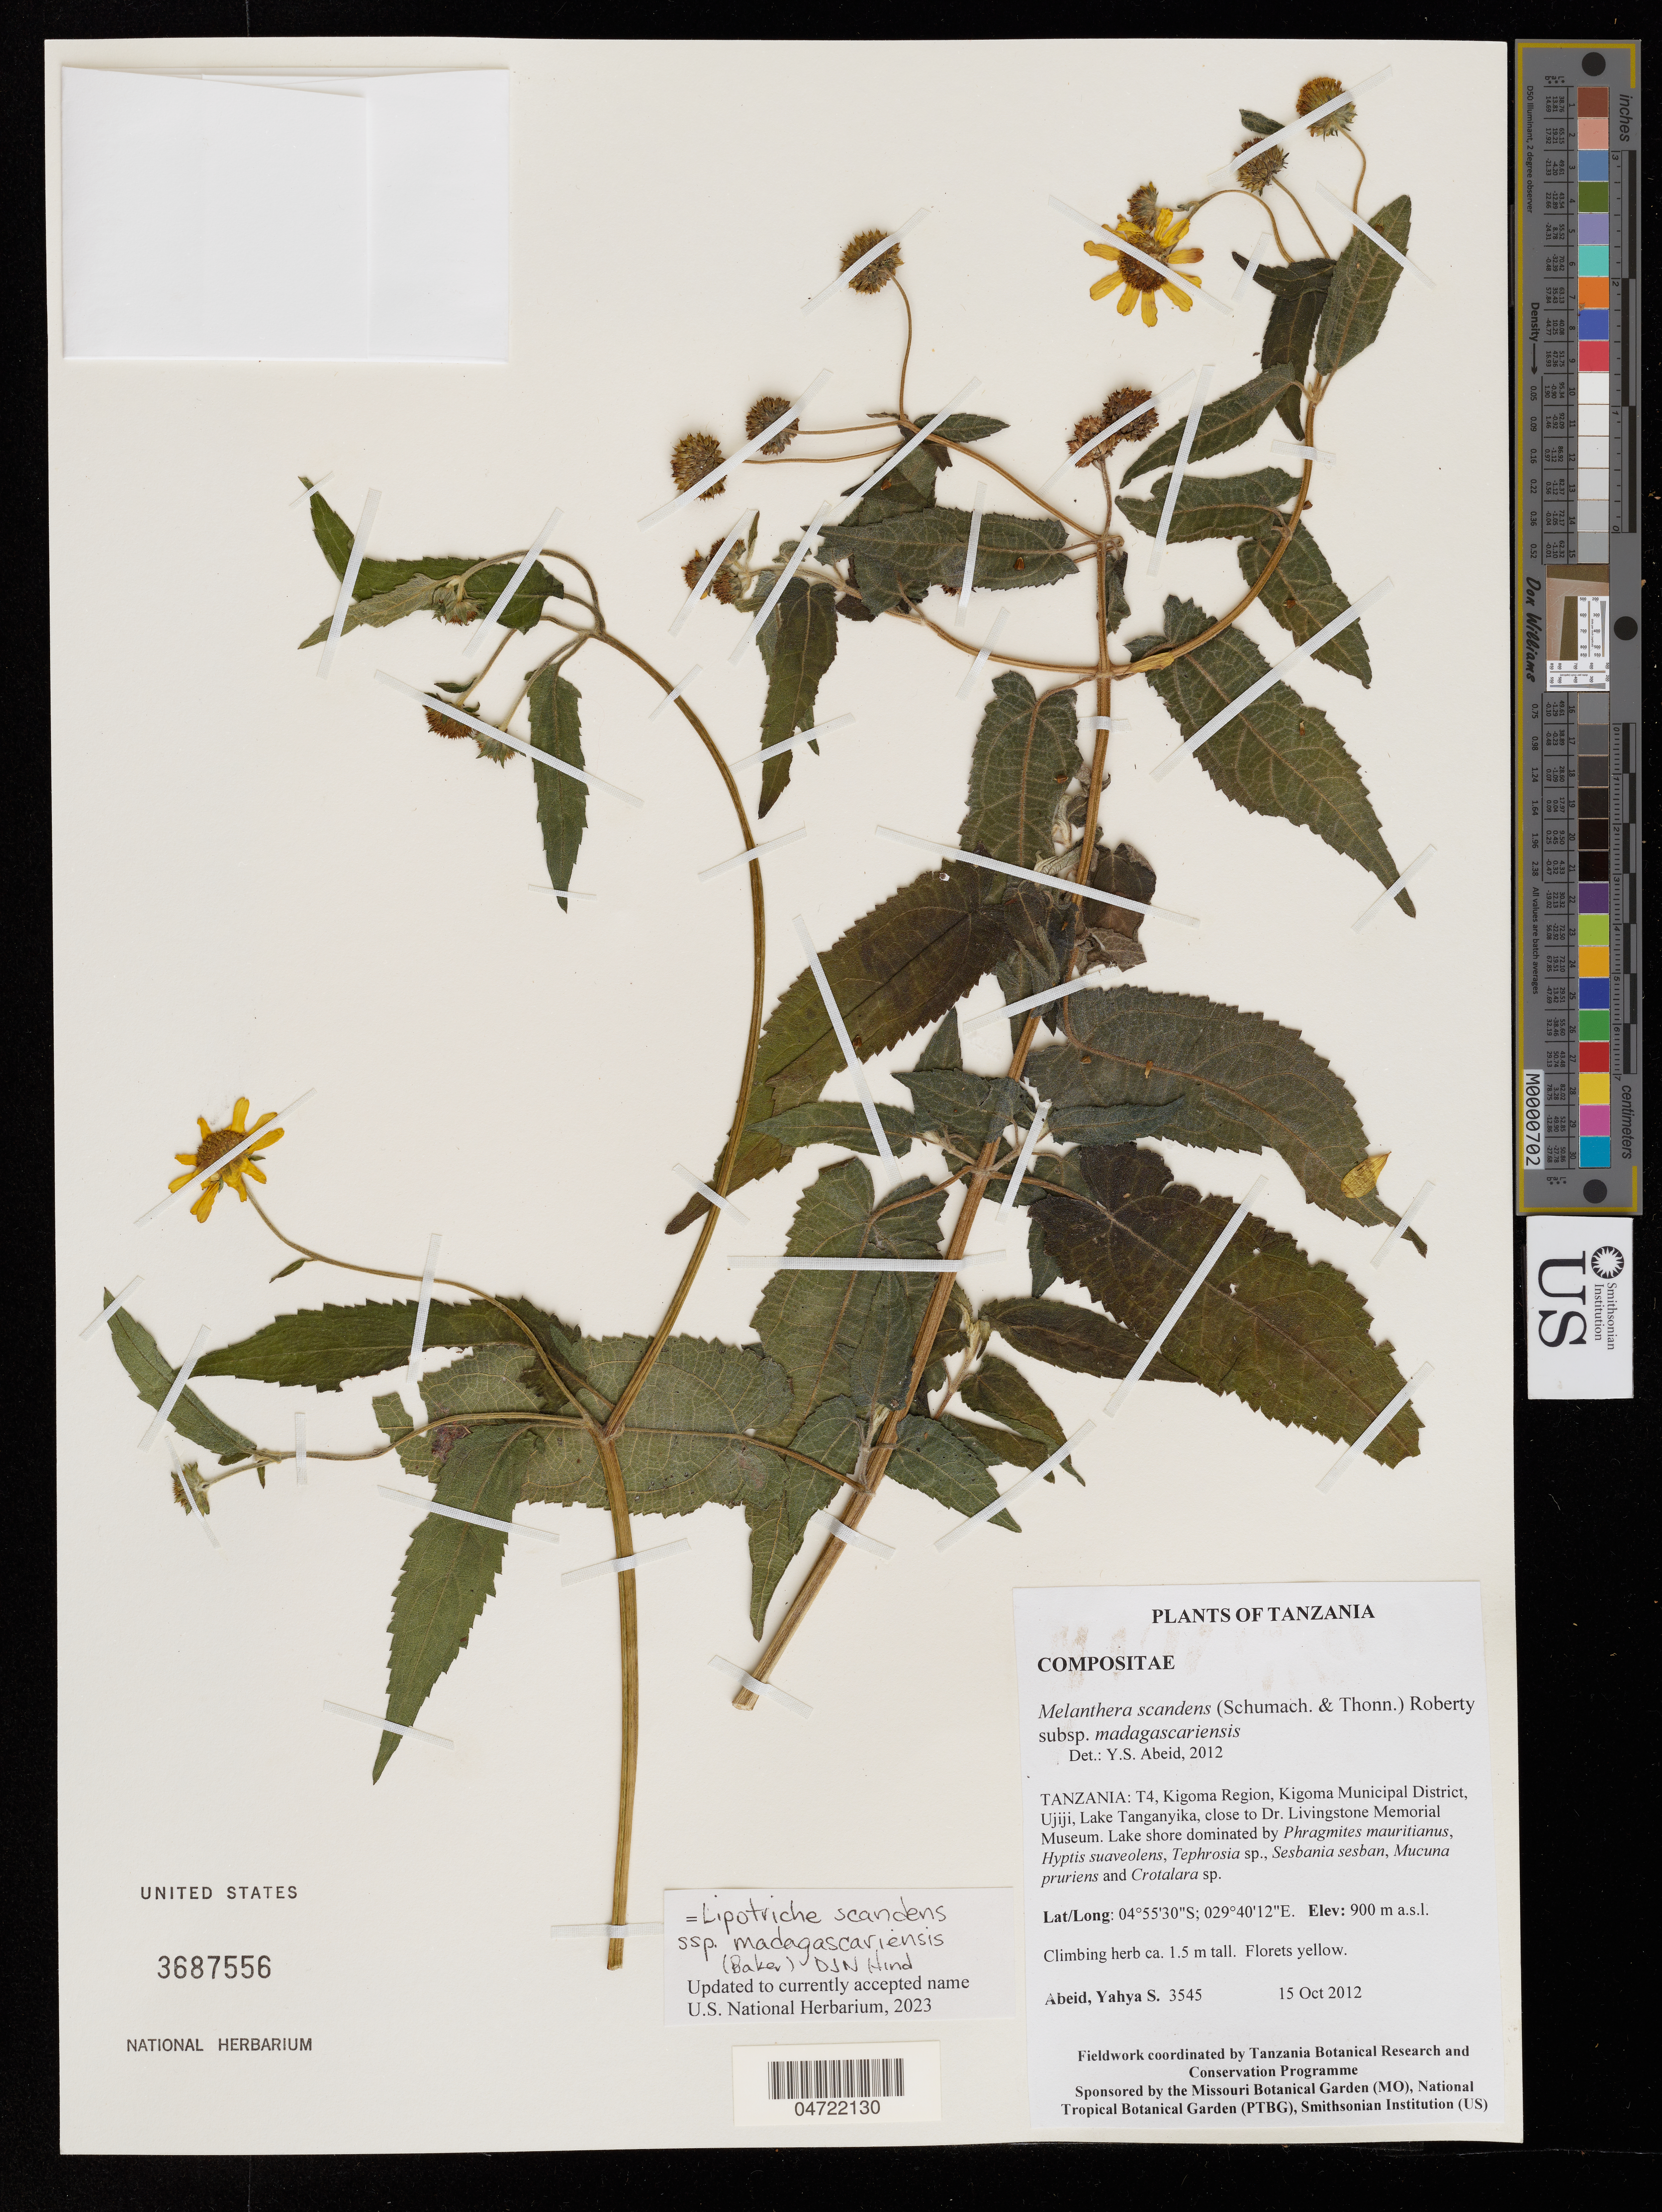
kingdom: Plantae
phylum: Tracheophyta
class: Magnoliopsida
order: Asterales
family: Asteraceae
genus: Lipotriche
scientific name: Lipotriche scandens subsp. madagascariensis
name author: (Baker) D.J.N. Hind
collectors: Y. Abeid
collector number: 3545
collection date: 2012-10-15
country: Tanzania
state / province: Kigoma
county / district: Kigoma Municipal District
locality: Ujiji, Lake Tanganyika, close to Dr. Livingstone Memorial Museum.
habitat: Lake shore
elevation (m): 900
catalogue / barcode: US 3687556